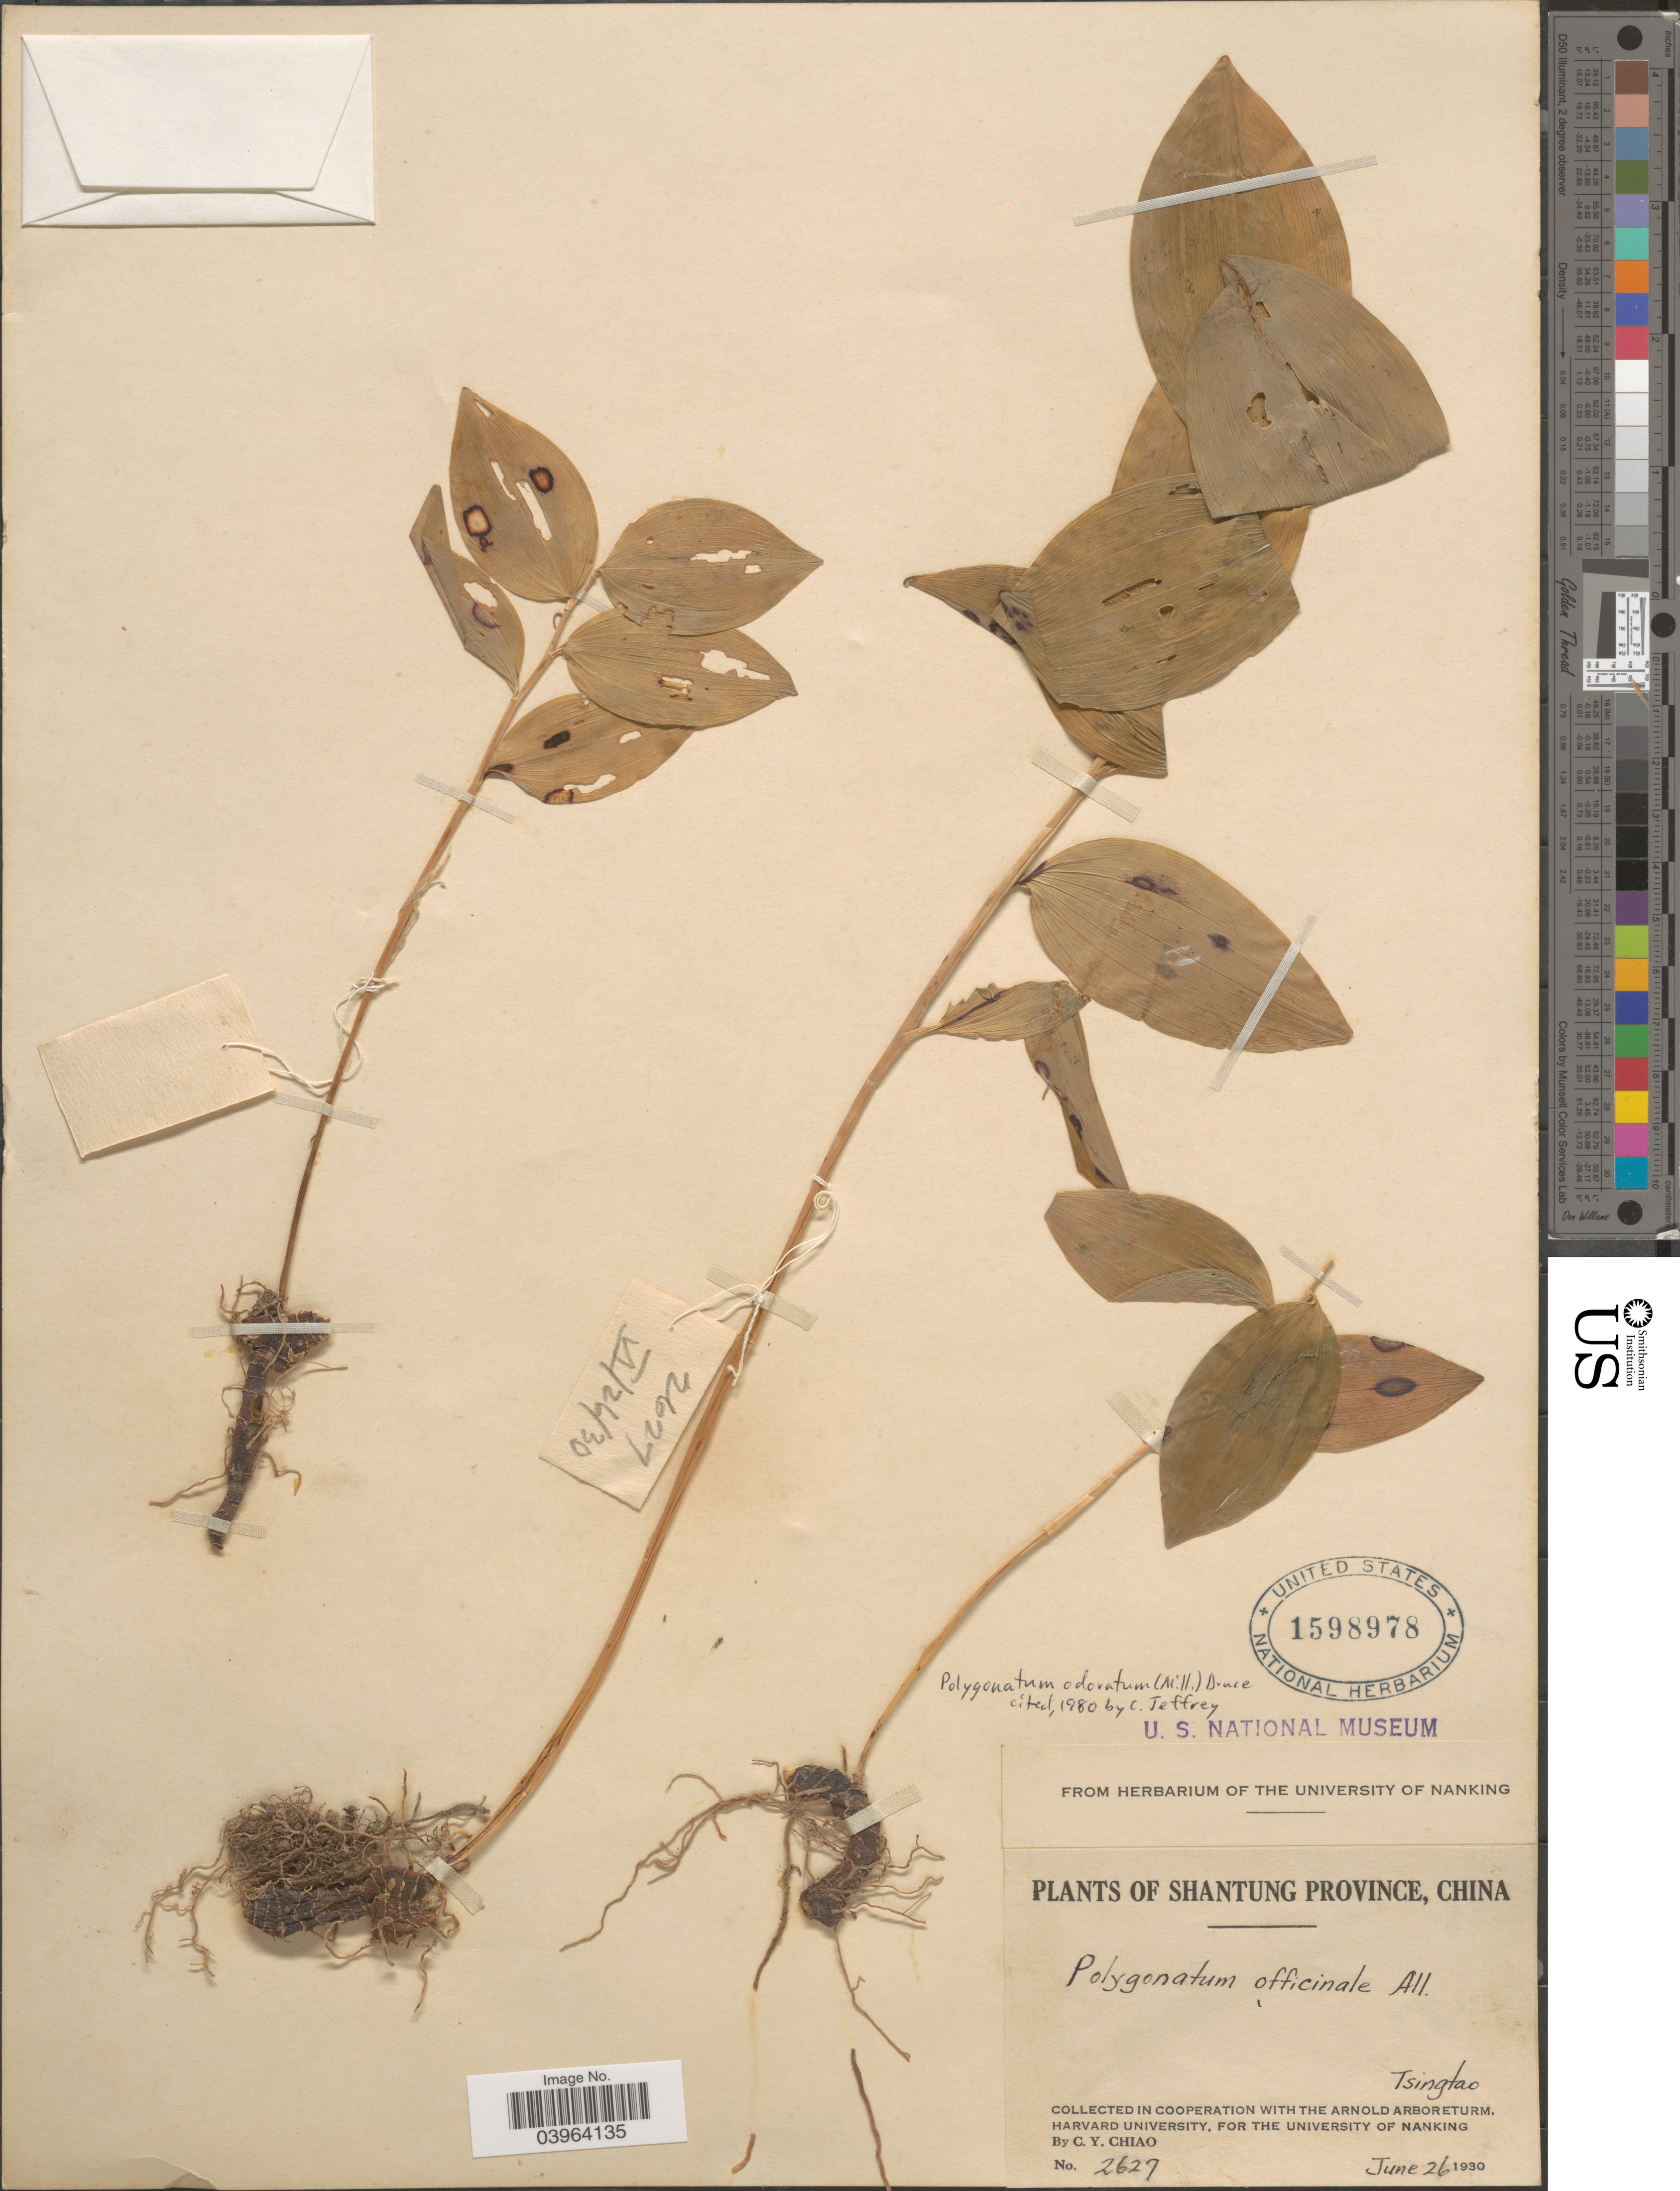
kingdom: Plantae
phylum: Tracheophyta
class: Liliopsida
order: Asparagales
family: Asparagaceae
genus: Polygonatum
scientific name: Polygonatum odoratum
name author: (Mill.) Druce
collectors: C. Y. Chiao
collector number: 2627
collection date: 1930-06-26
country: China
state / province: Shandong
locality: Shantung Province. Tsingtao.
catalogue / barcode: US 1598978